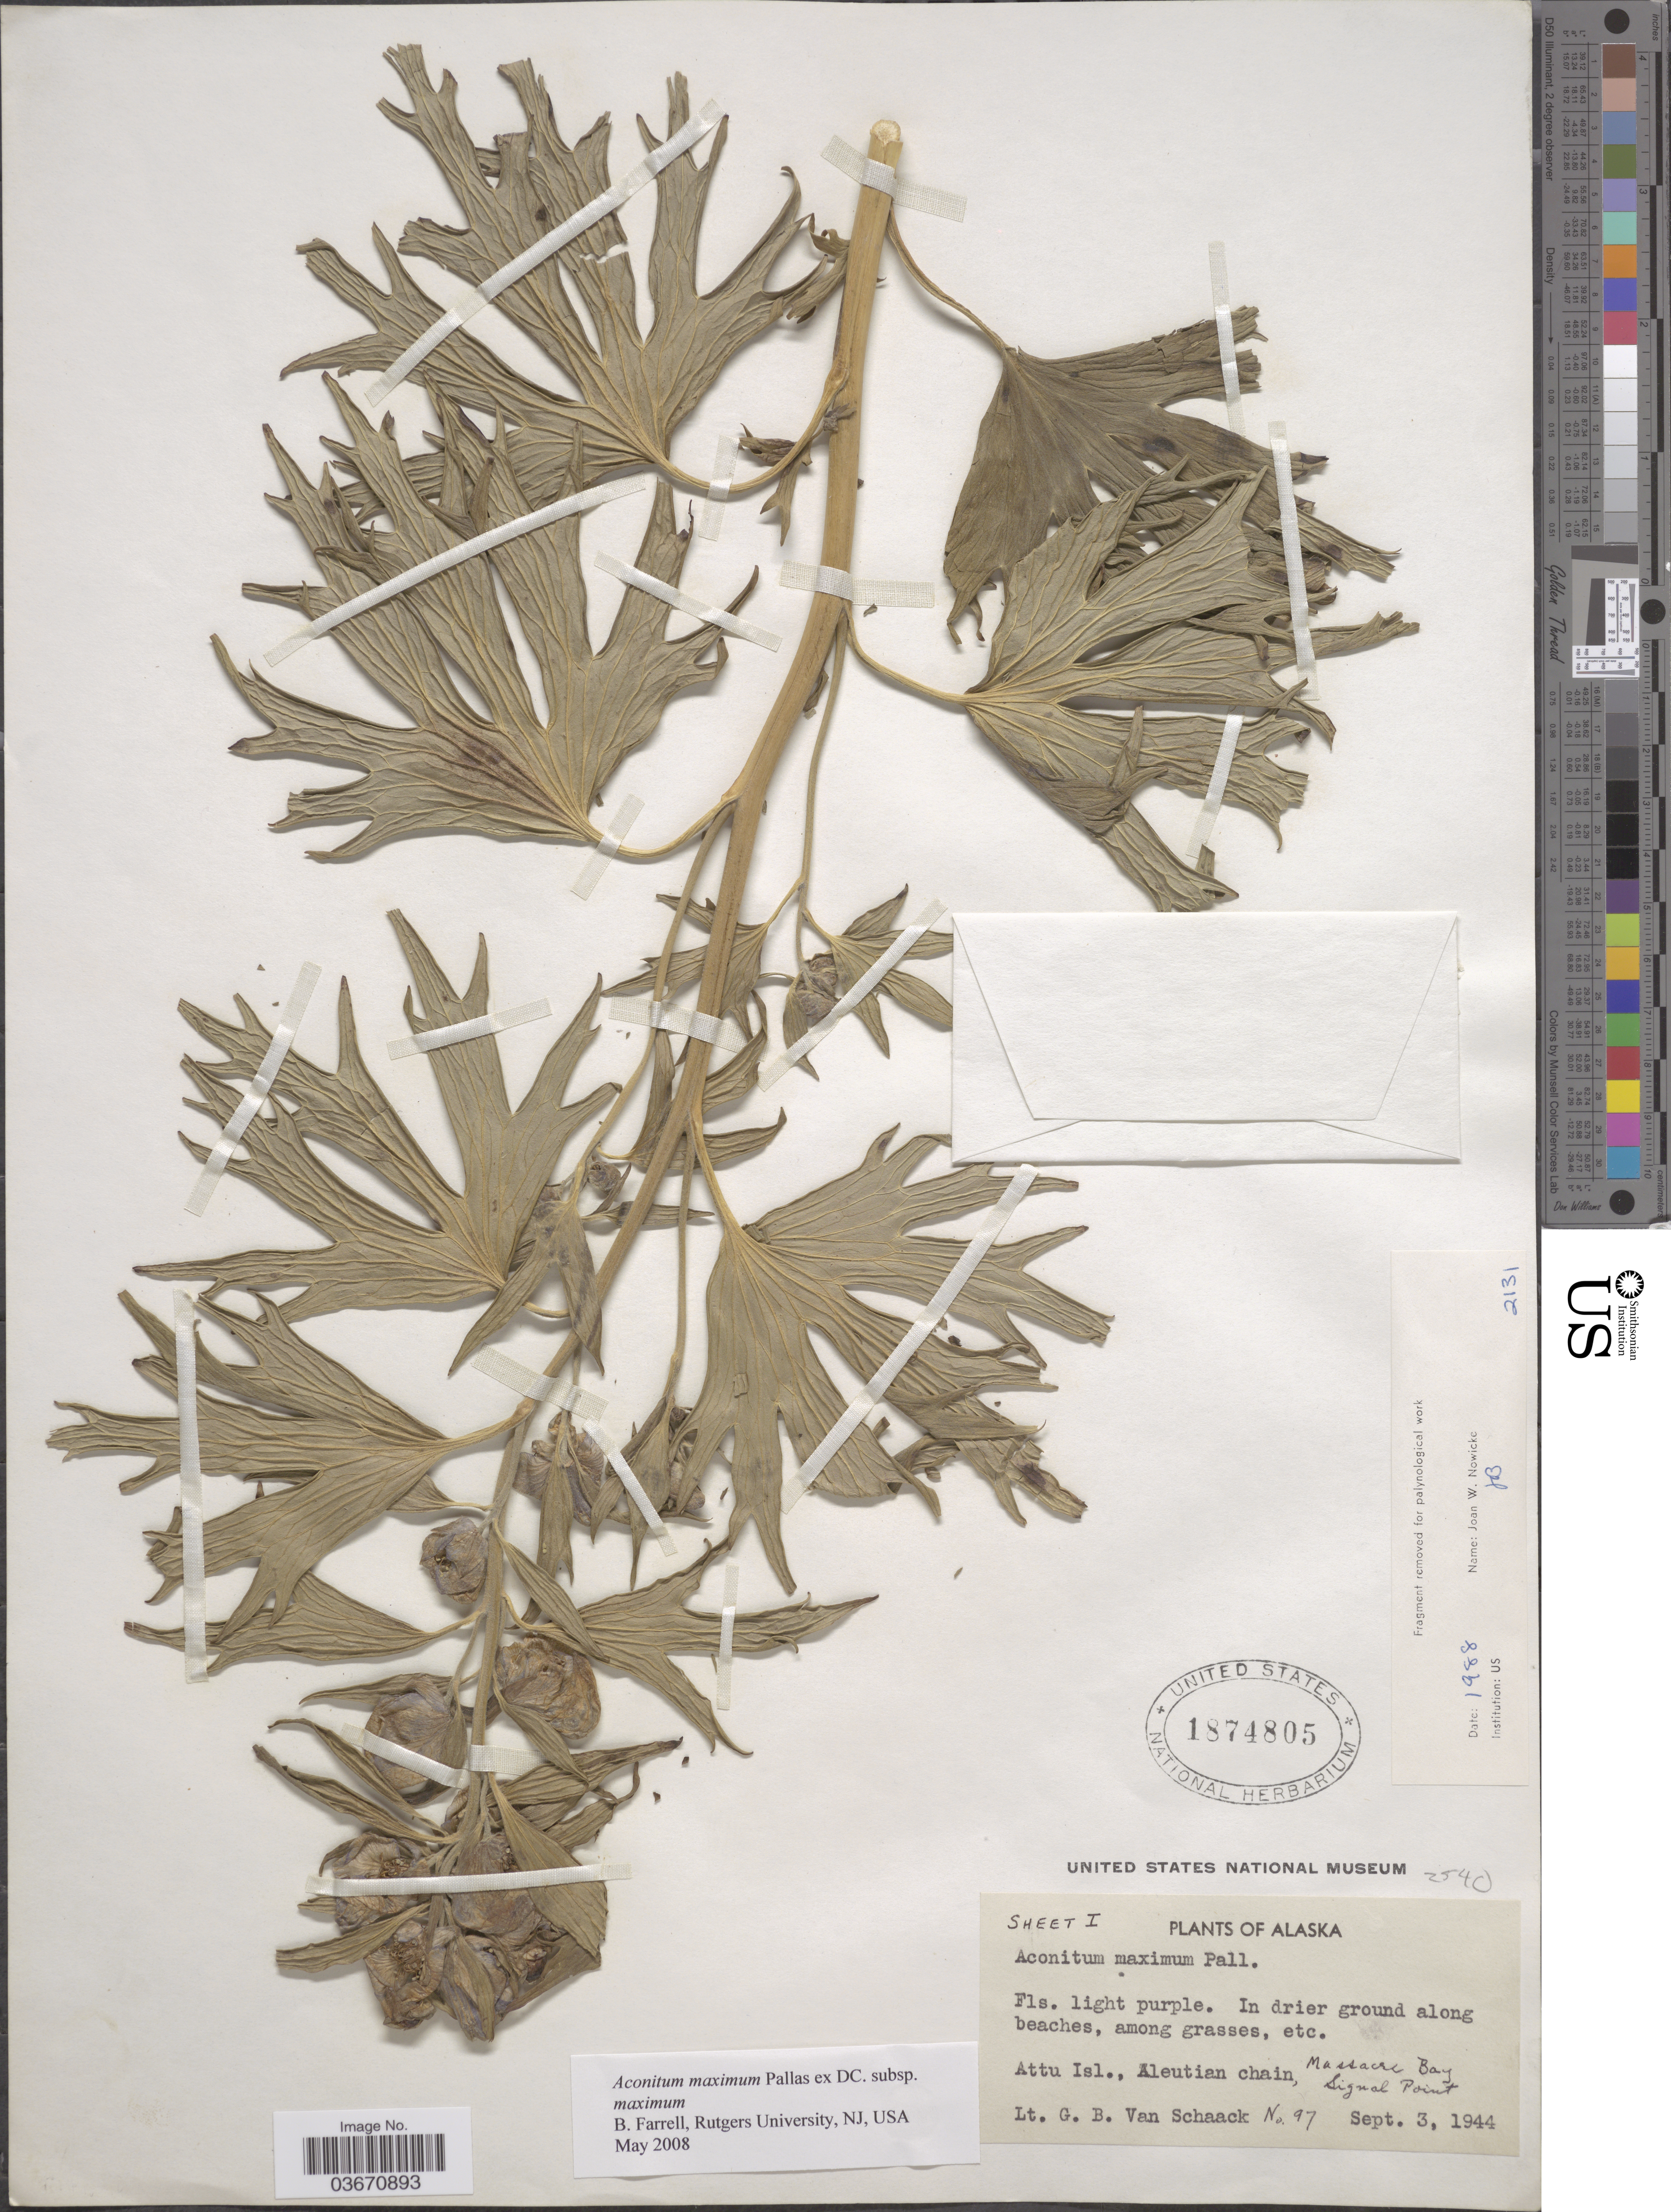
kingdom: Plantae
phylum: Tracheophyta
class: Magnoliopsida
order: Ranunculales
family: Ranunculaceae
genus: Aconitum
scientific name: Aconitum maximum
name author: Pall. ex DC.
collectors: G. Van Schaack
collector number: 97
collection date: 1944-09-03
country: United States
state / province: Alaska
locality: Attu Isl., Aleutian chain, Massacre Bay, Signal Point.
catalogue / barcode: US 1874805